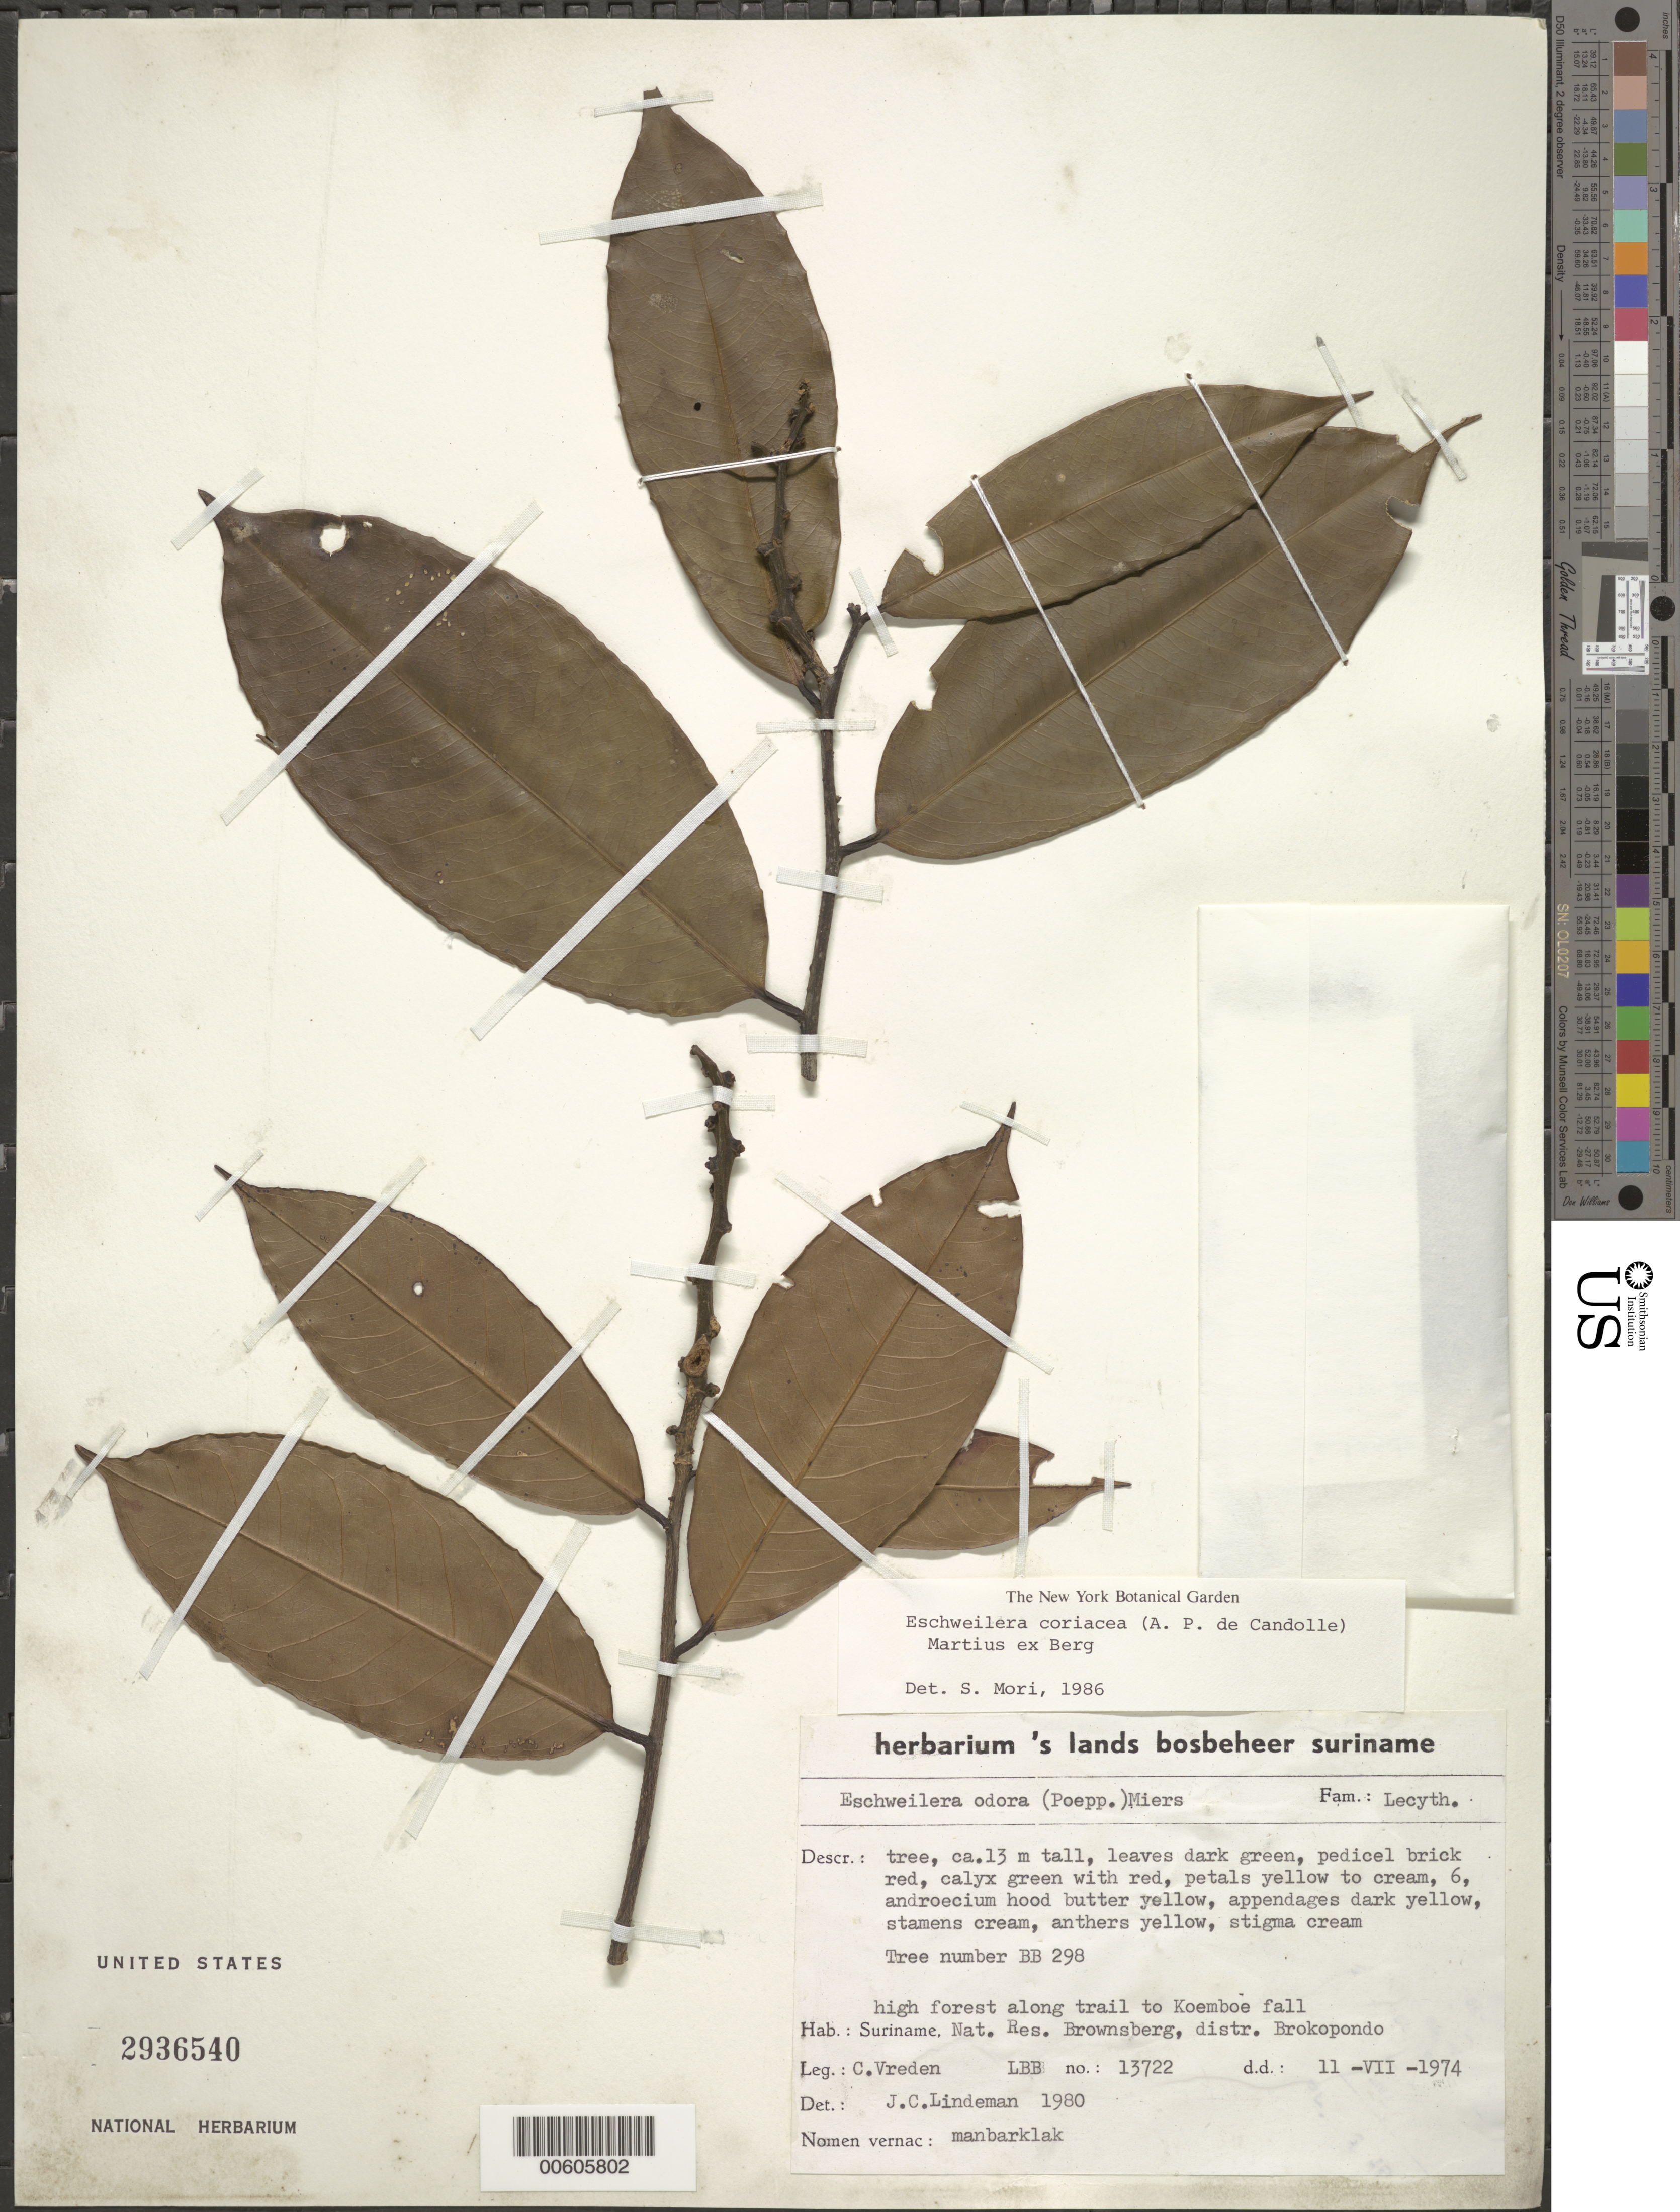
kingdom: Plantae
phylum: Tracheophyta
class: Magnoliopsida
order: Ericales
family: Lecythidaceae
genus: Eschweilera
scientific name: Eschweilera coriacea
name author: (DC.) S.A. Mori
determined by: Mori, Scott A.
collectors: C. Vreden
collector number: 13722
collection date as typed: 11-Jul-74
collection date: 1974-07-11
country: Suriname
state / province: Brokopondo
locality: Brownsberg Nature Reserve; trail to Koemboe fall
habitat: High forest along trail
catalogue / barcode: US 2936540